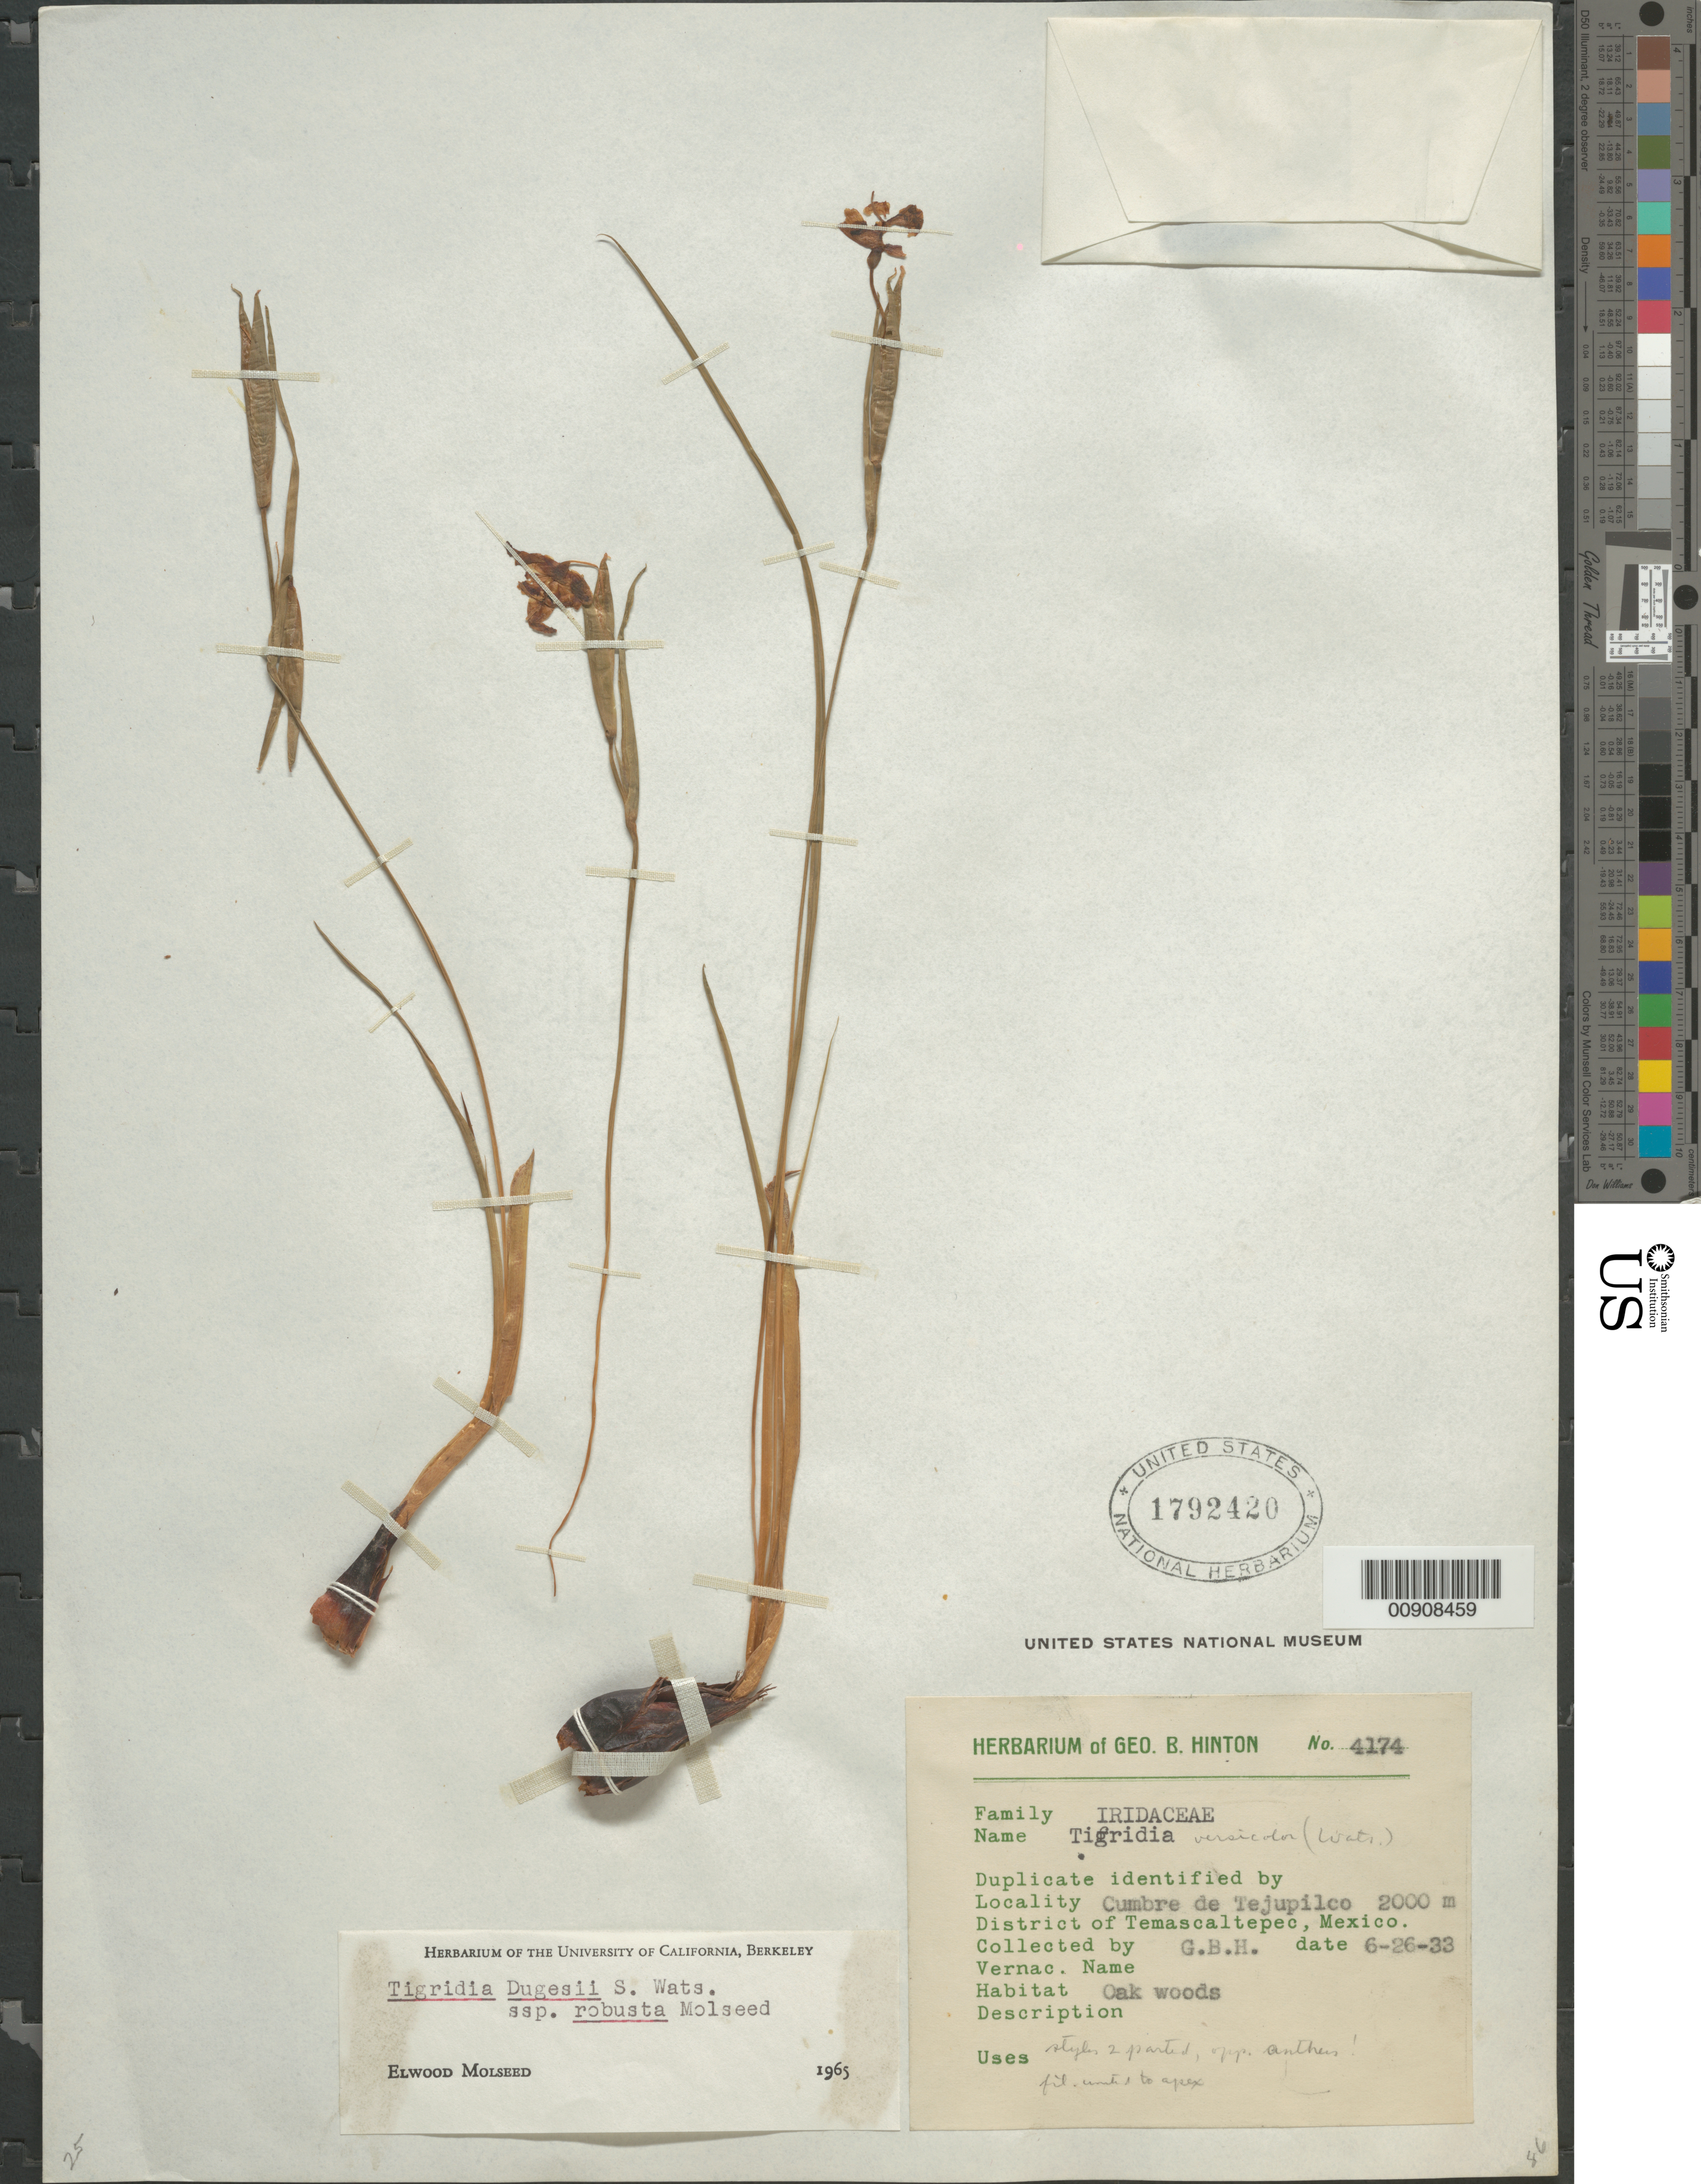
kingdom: Plantae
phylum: Tracheophyta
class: Liliopsida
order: Asparagales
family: Iridaceae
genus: Tigridia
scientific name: Tigridia dugesii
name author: S. Watson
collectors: G. B. Hinton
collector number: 4174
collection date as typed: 26 Jun 1933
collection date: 1933-06-26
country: Mexico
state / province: México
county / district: Temascaltepec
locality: Cumbre de Tejupilco, District Temascaltepec, State of México.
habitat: Oak woods.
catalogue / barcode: US 1792420